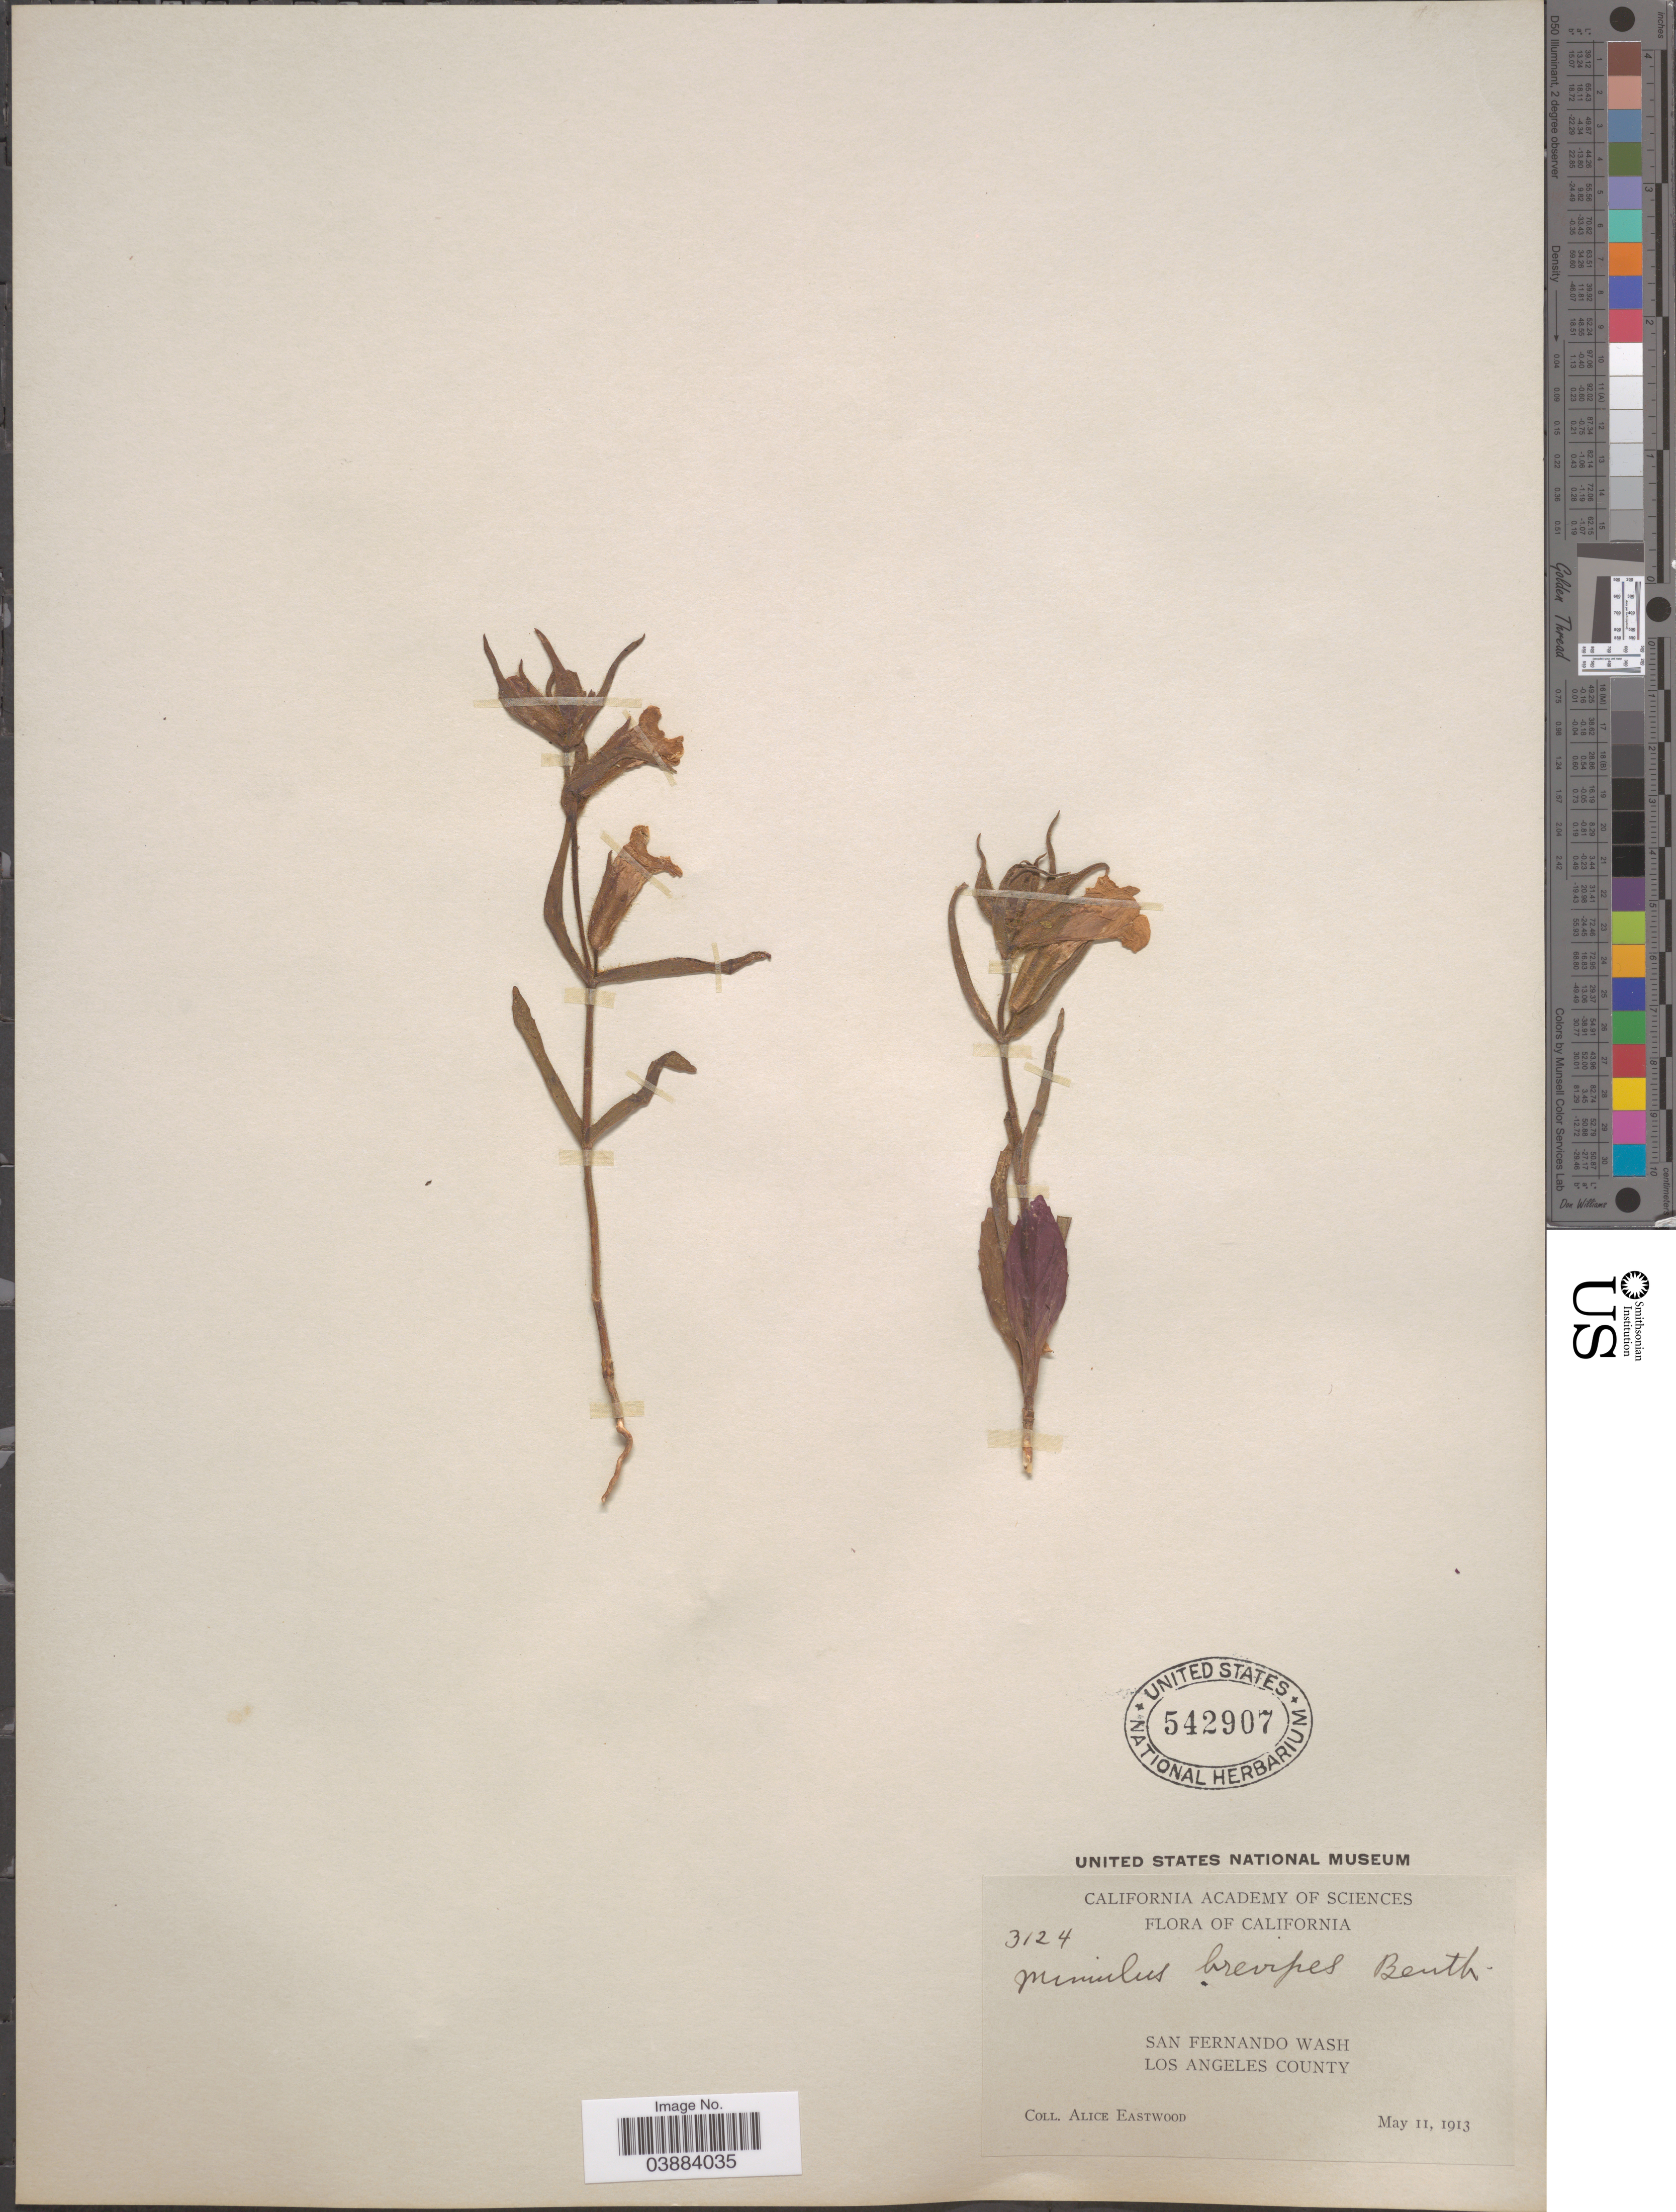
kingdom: Plantae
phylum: Tracheophyta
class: Magnoliopsida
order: Lamiales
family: Phrymaceae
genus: Eunanus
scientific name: Eunanus brevipes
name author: (Benth.) Greene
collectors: A. Eastwood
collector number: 3124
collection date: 1913-05-11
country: United States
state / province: California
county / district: Los Angeles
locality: San Fernando Wash. Los Angeles County.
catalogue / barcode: US 542907